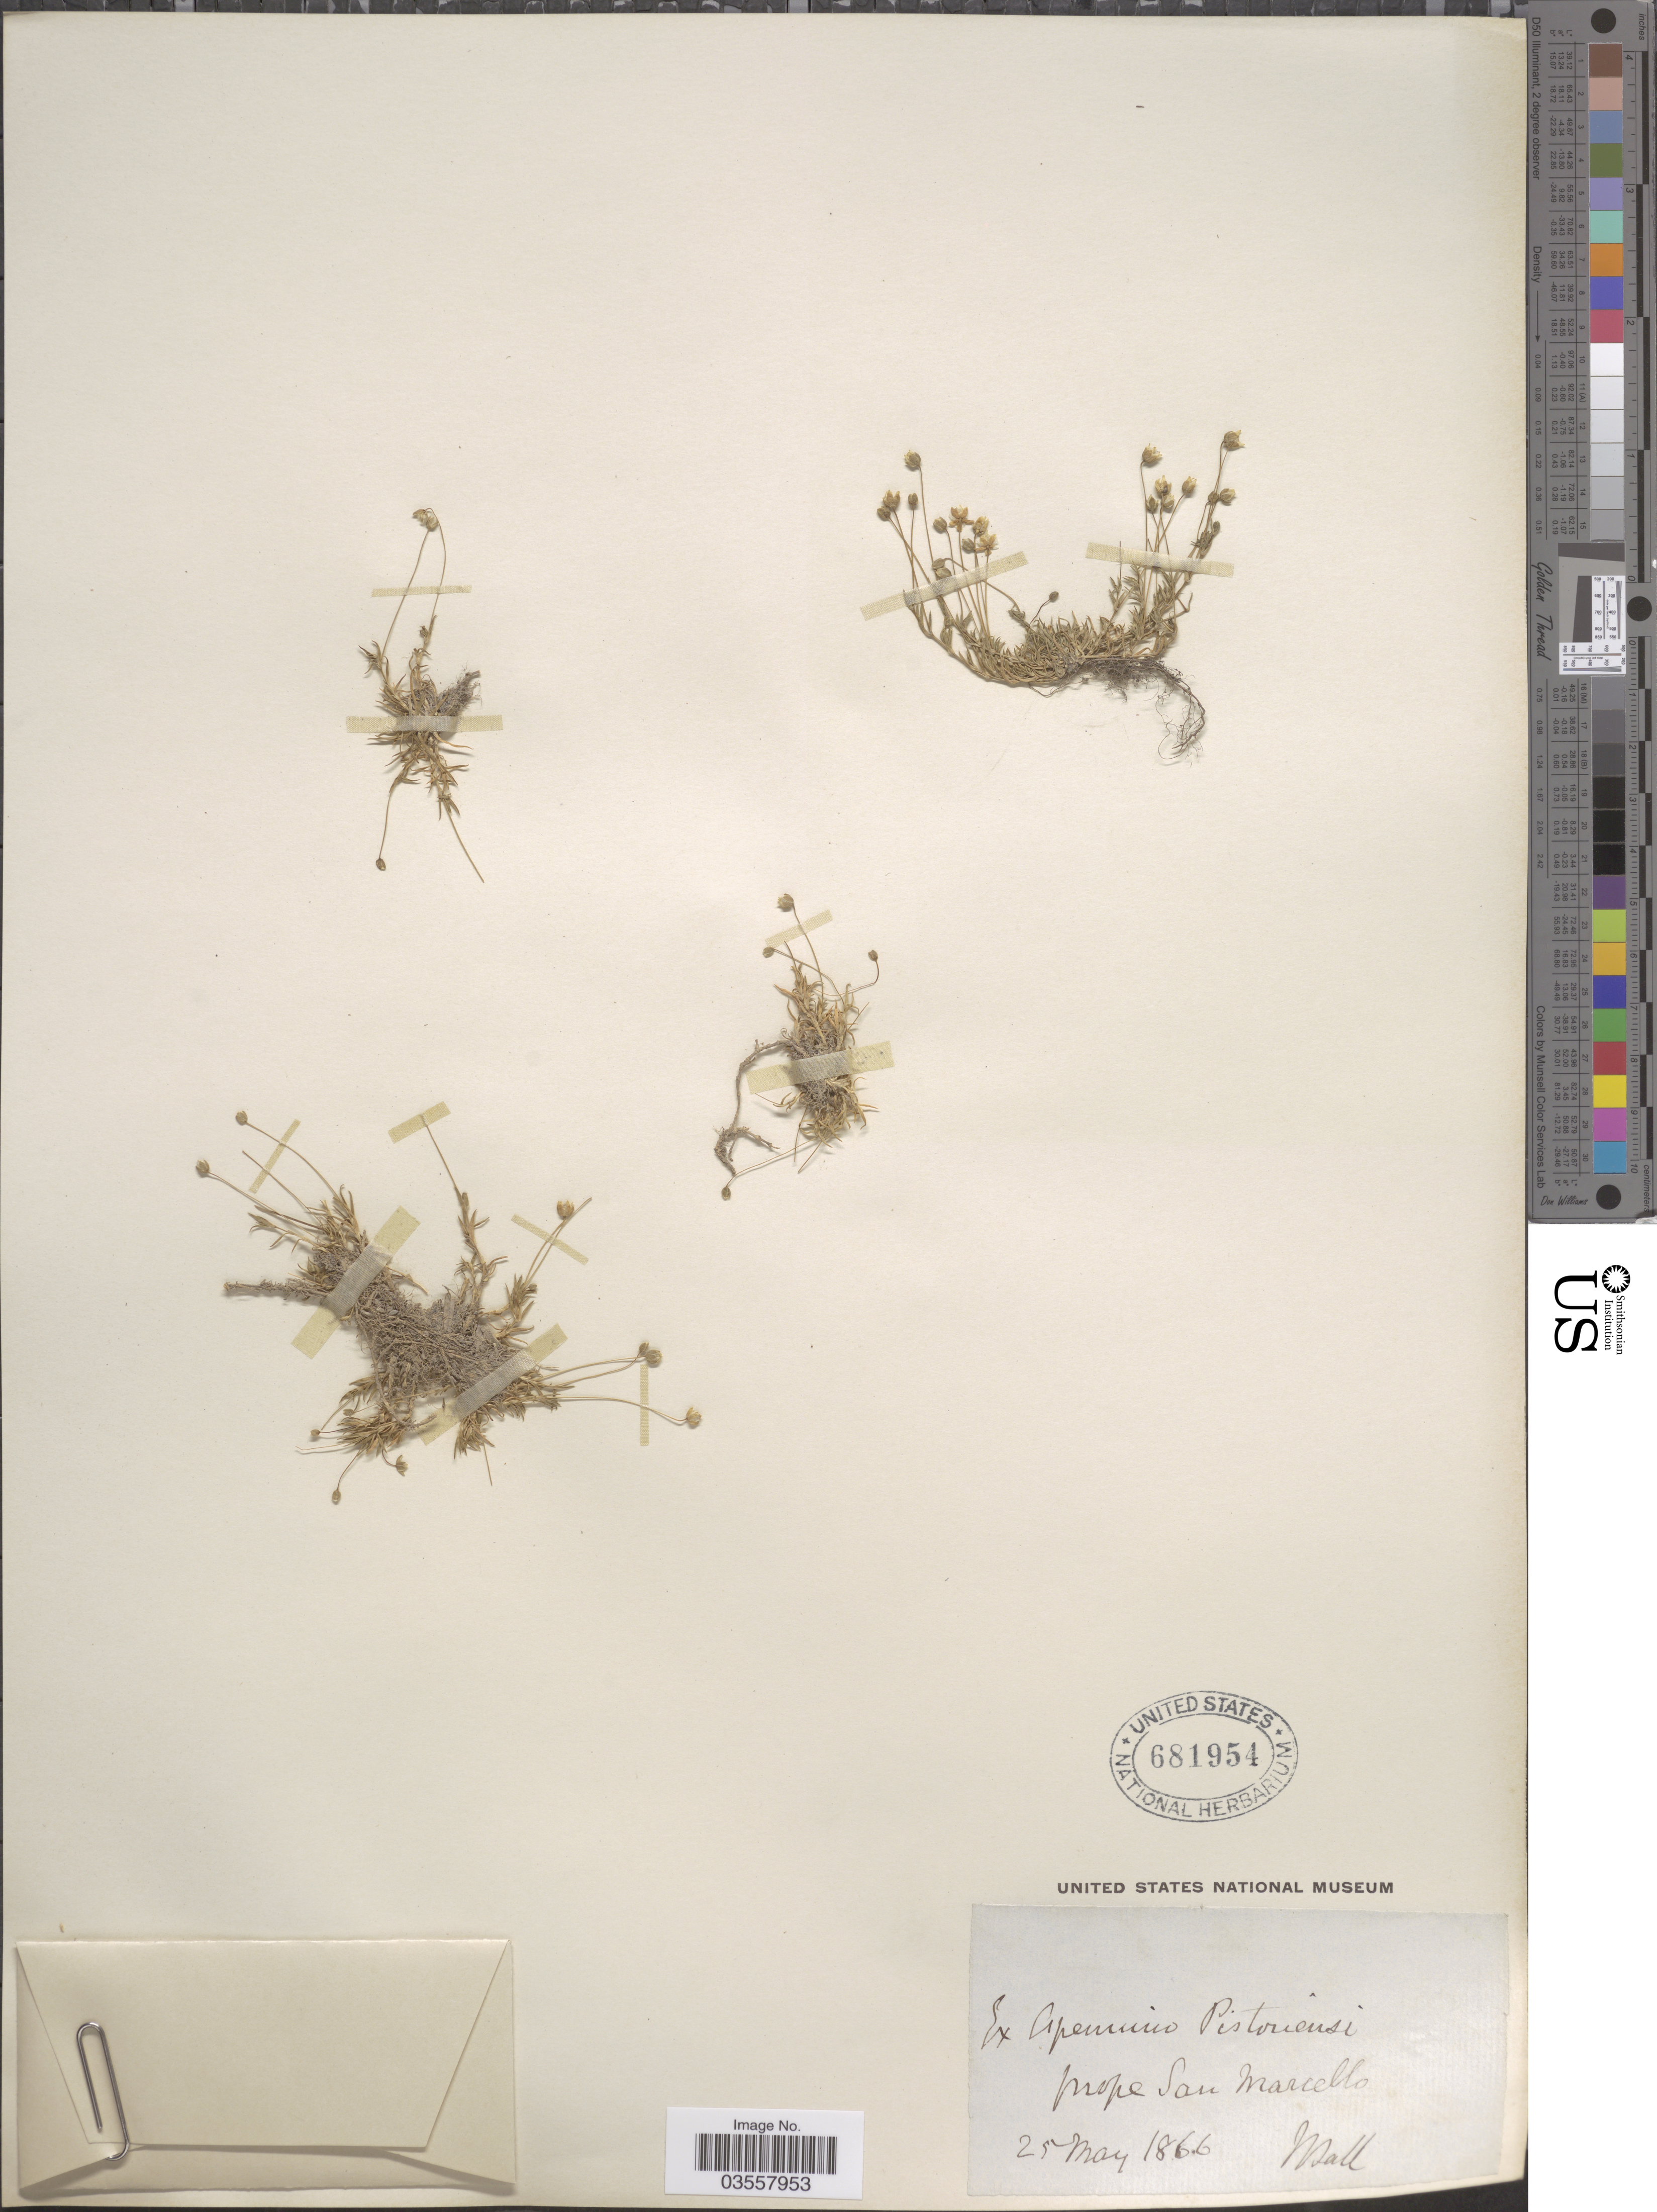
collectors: J. Ball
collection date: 1866-05-25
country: Italy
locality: Ex Apennino Pistoriensi prope San Marcello.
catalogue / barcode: US 681954